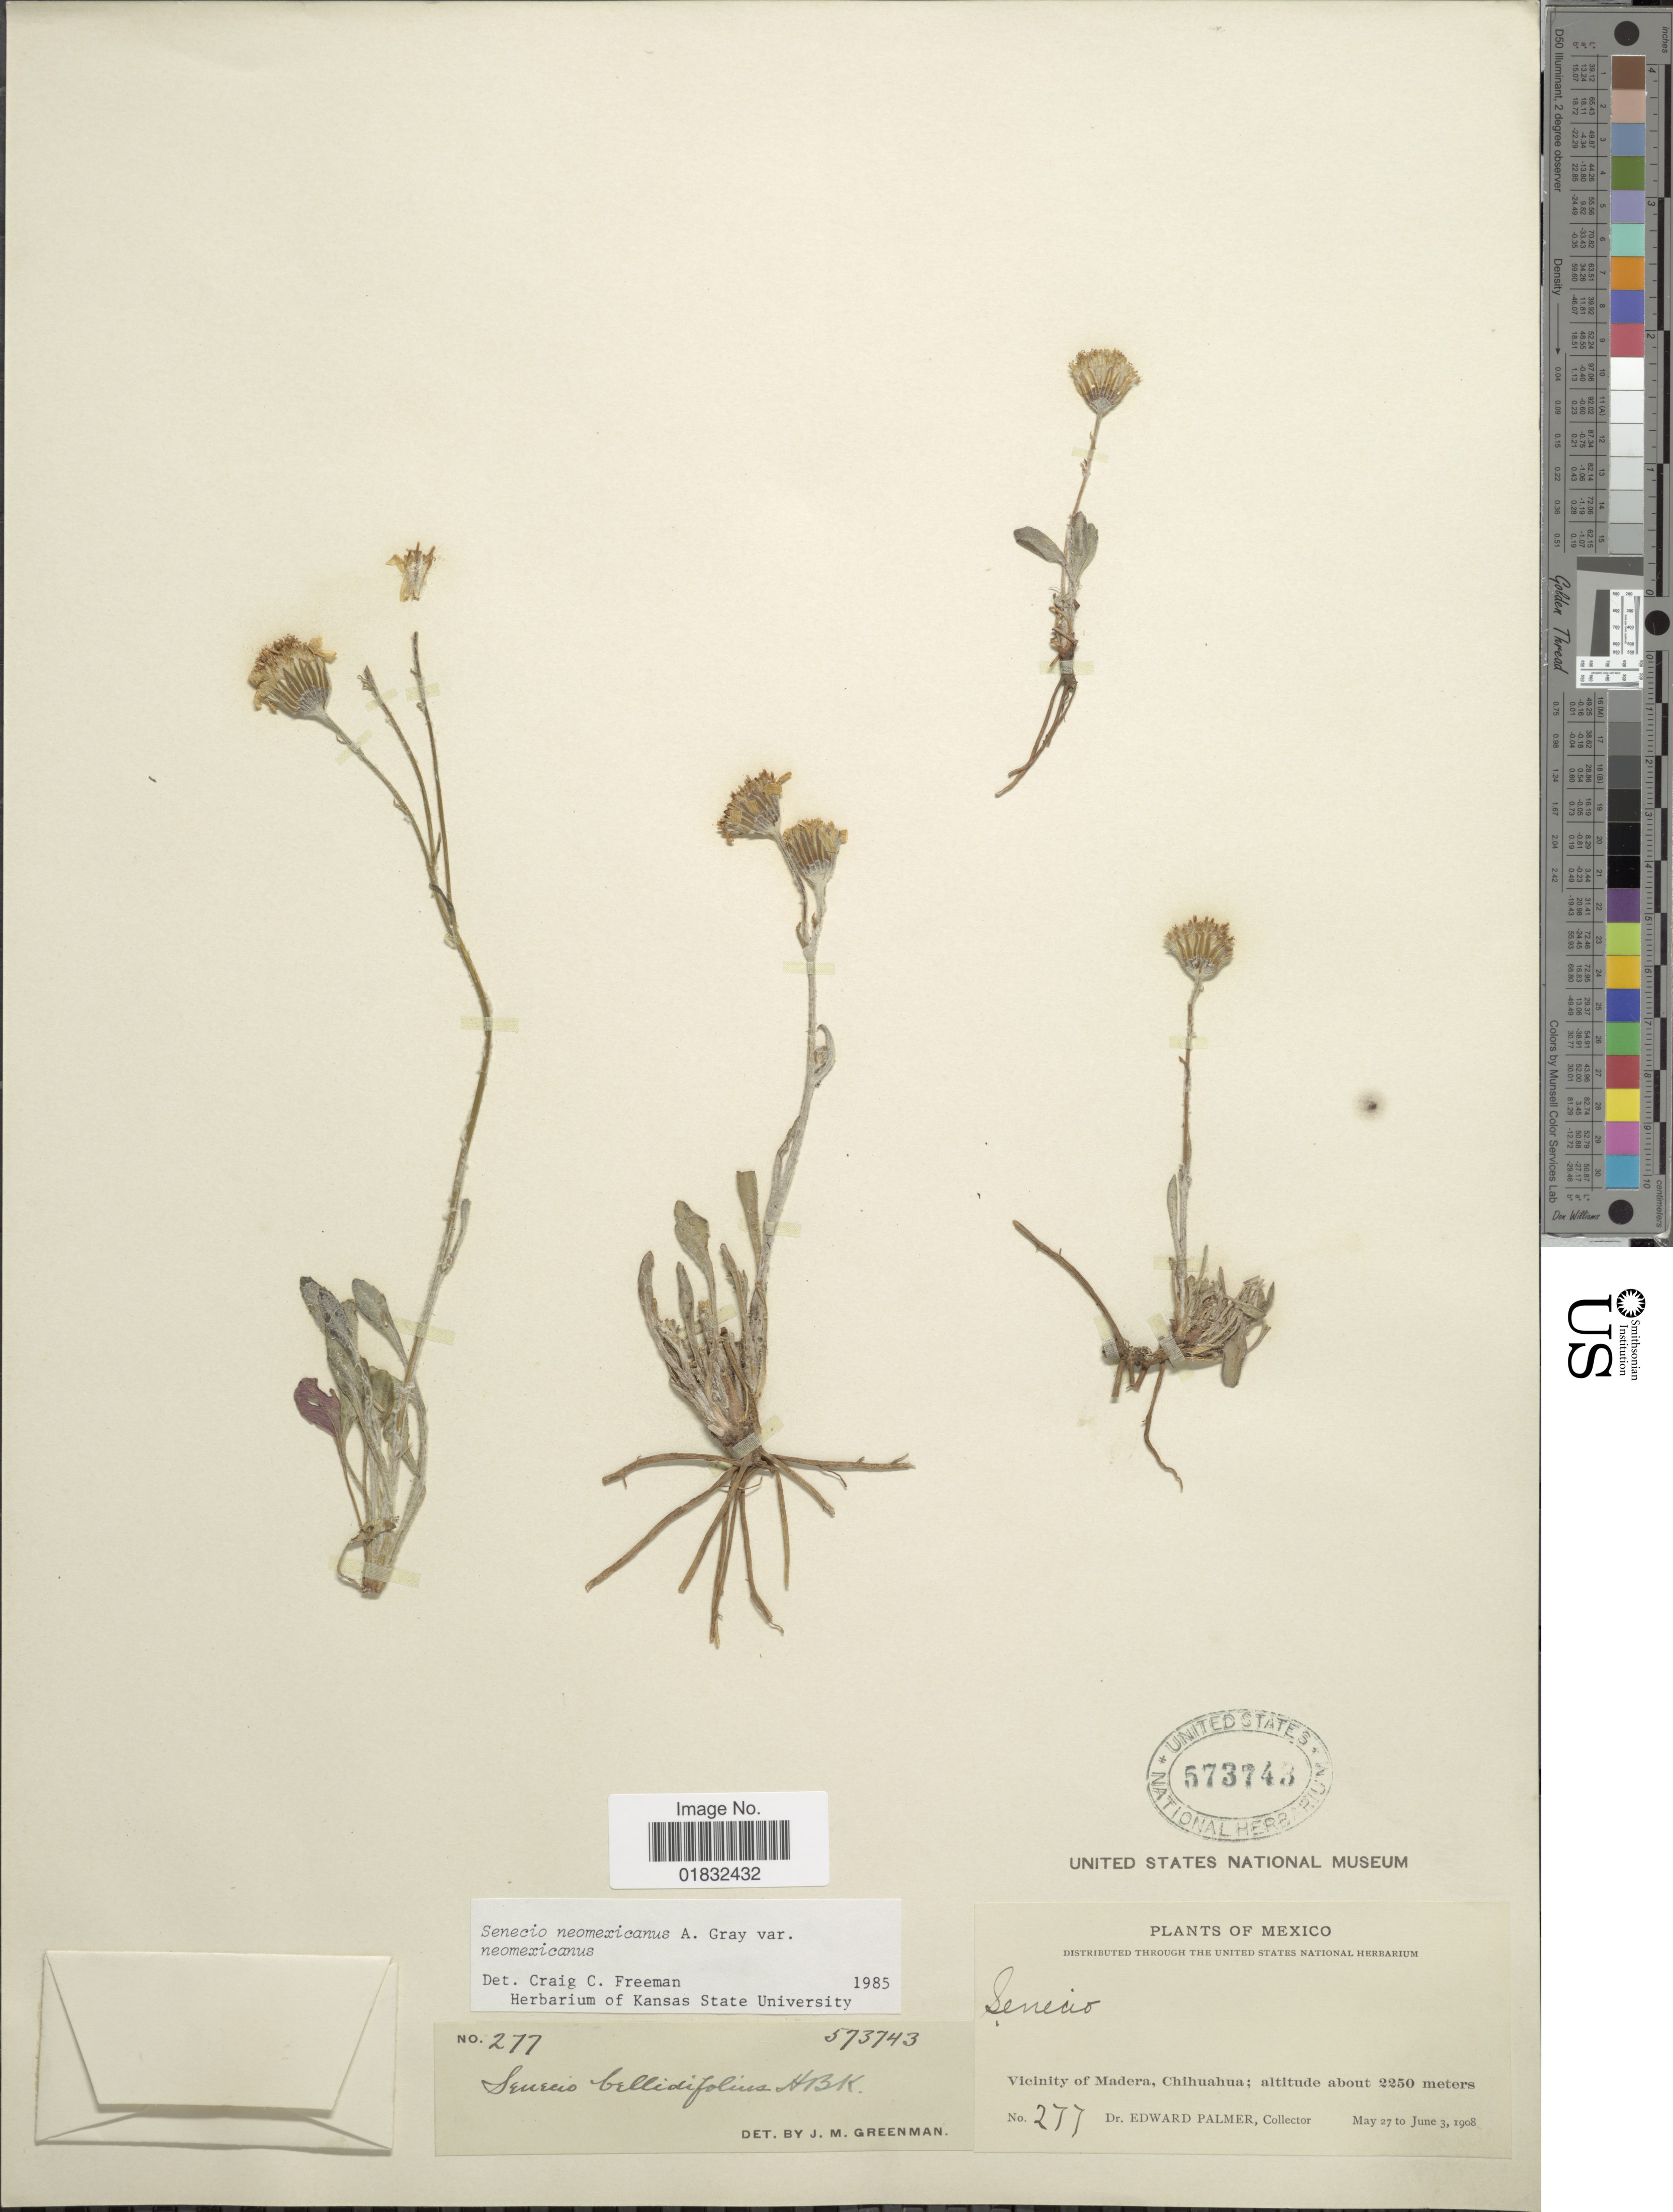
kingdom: Plantae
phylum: Tracheophyta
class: Magnoliopsida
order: Asterales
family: Asteraceae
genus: Packera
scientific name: Packera neomexicana var. neomexicana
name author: (A. Gray) W.A. Weber & Á. Löve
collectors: E. Palmer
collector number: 277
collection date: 1908-05-27/1908-06-03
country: Mexico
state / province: Chihuahua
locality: Vicinity of Madera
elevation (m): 2250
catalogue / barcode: US 573743